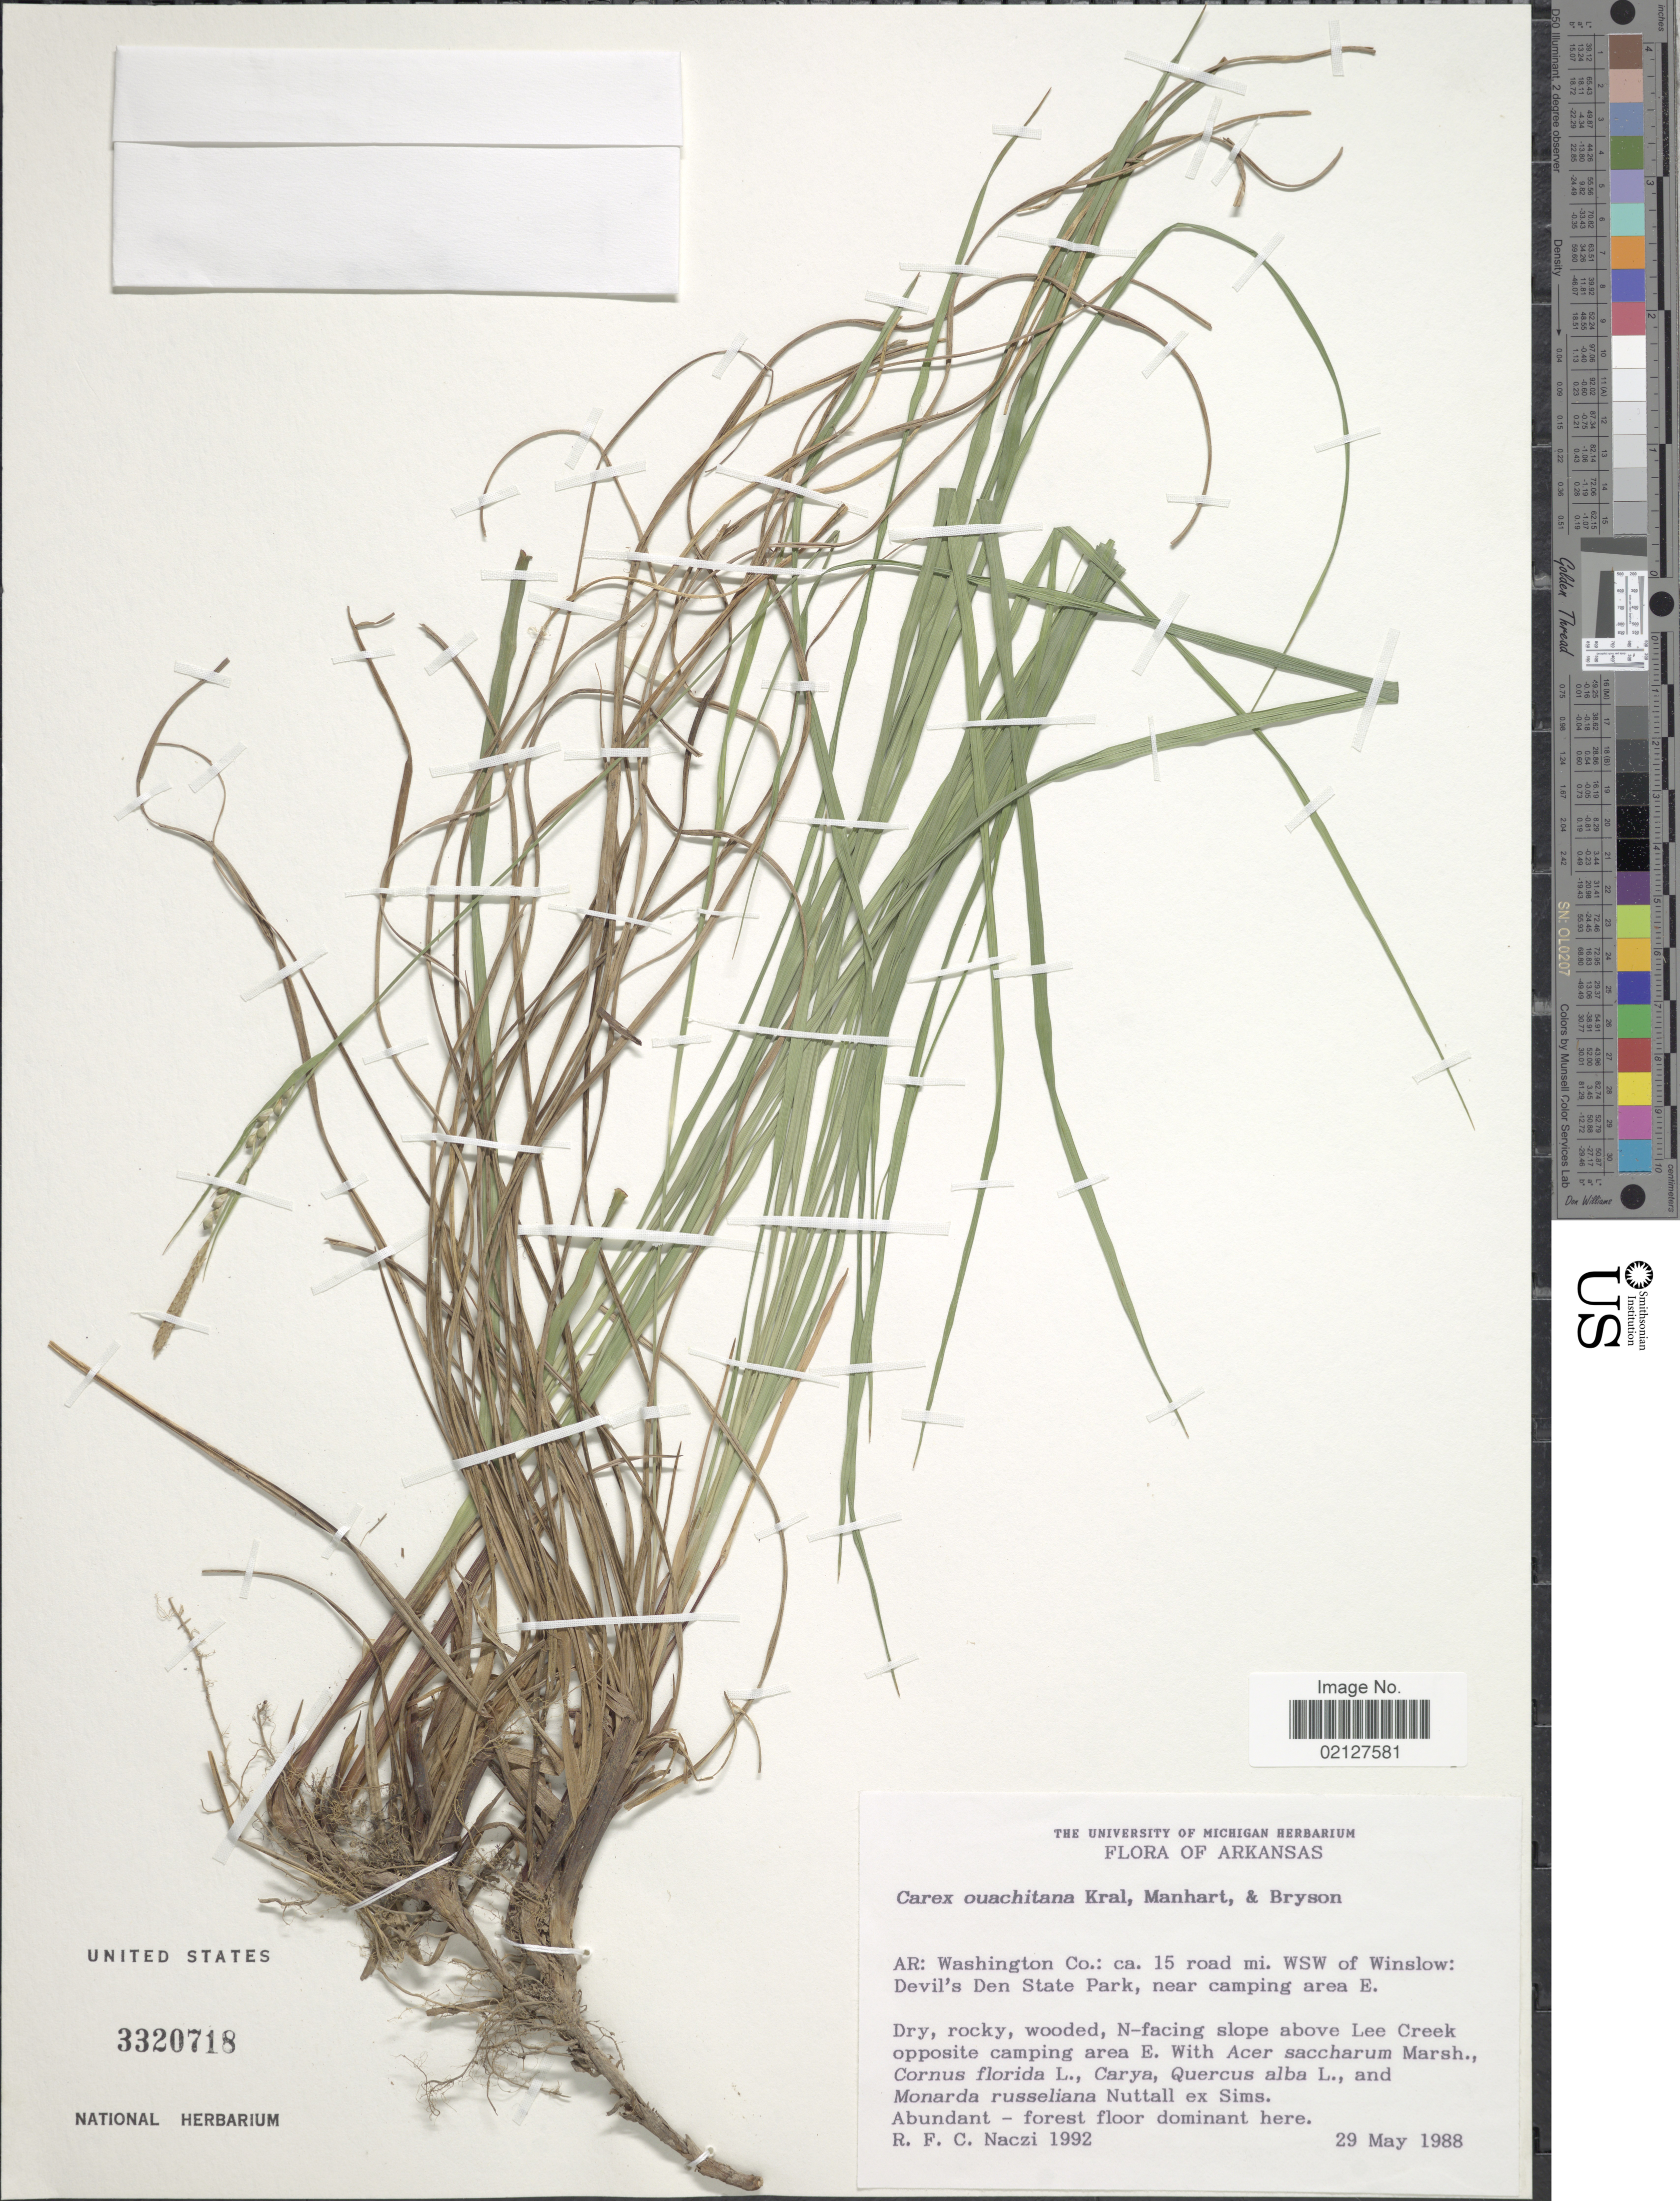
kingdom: Plantae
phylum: Tracheophyta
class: Liliopsida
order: Poales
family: Cyperaceae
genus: Carex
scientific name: Carex ouachitana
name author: Kral et al.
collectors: R. F. C. Naczi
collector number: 1992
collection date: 1988-05-29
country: United States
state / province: Arkansas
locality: Washington Co.: Ca. 15 road mi. WSW of Winslow, Devil's Den State Park, near camping area E.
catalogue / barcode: US 3320718